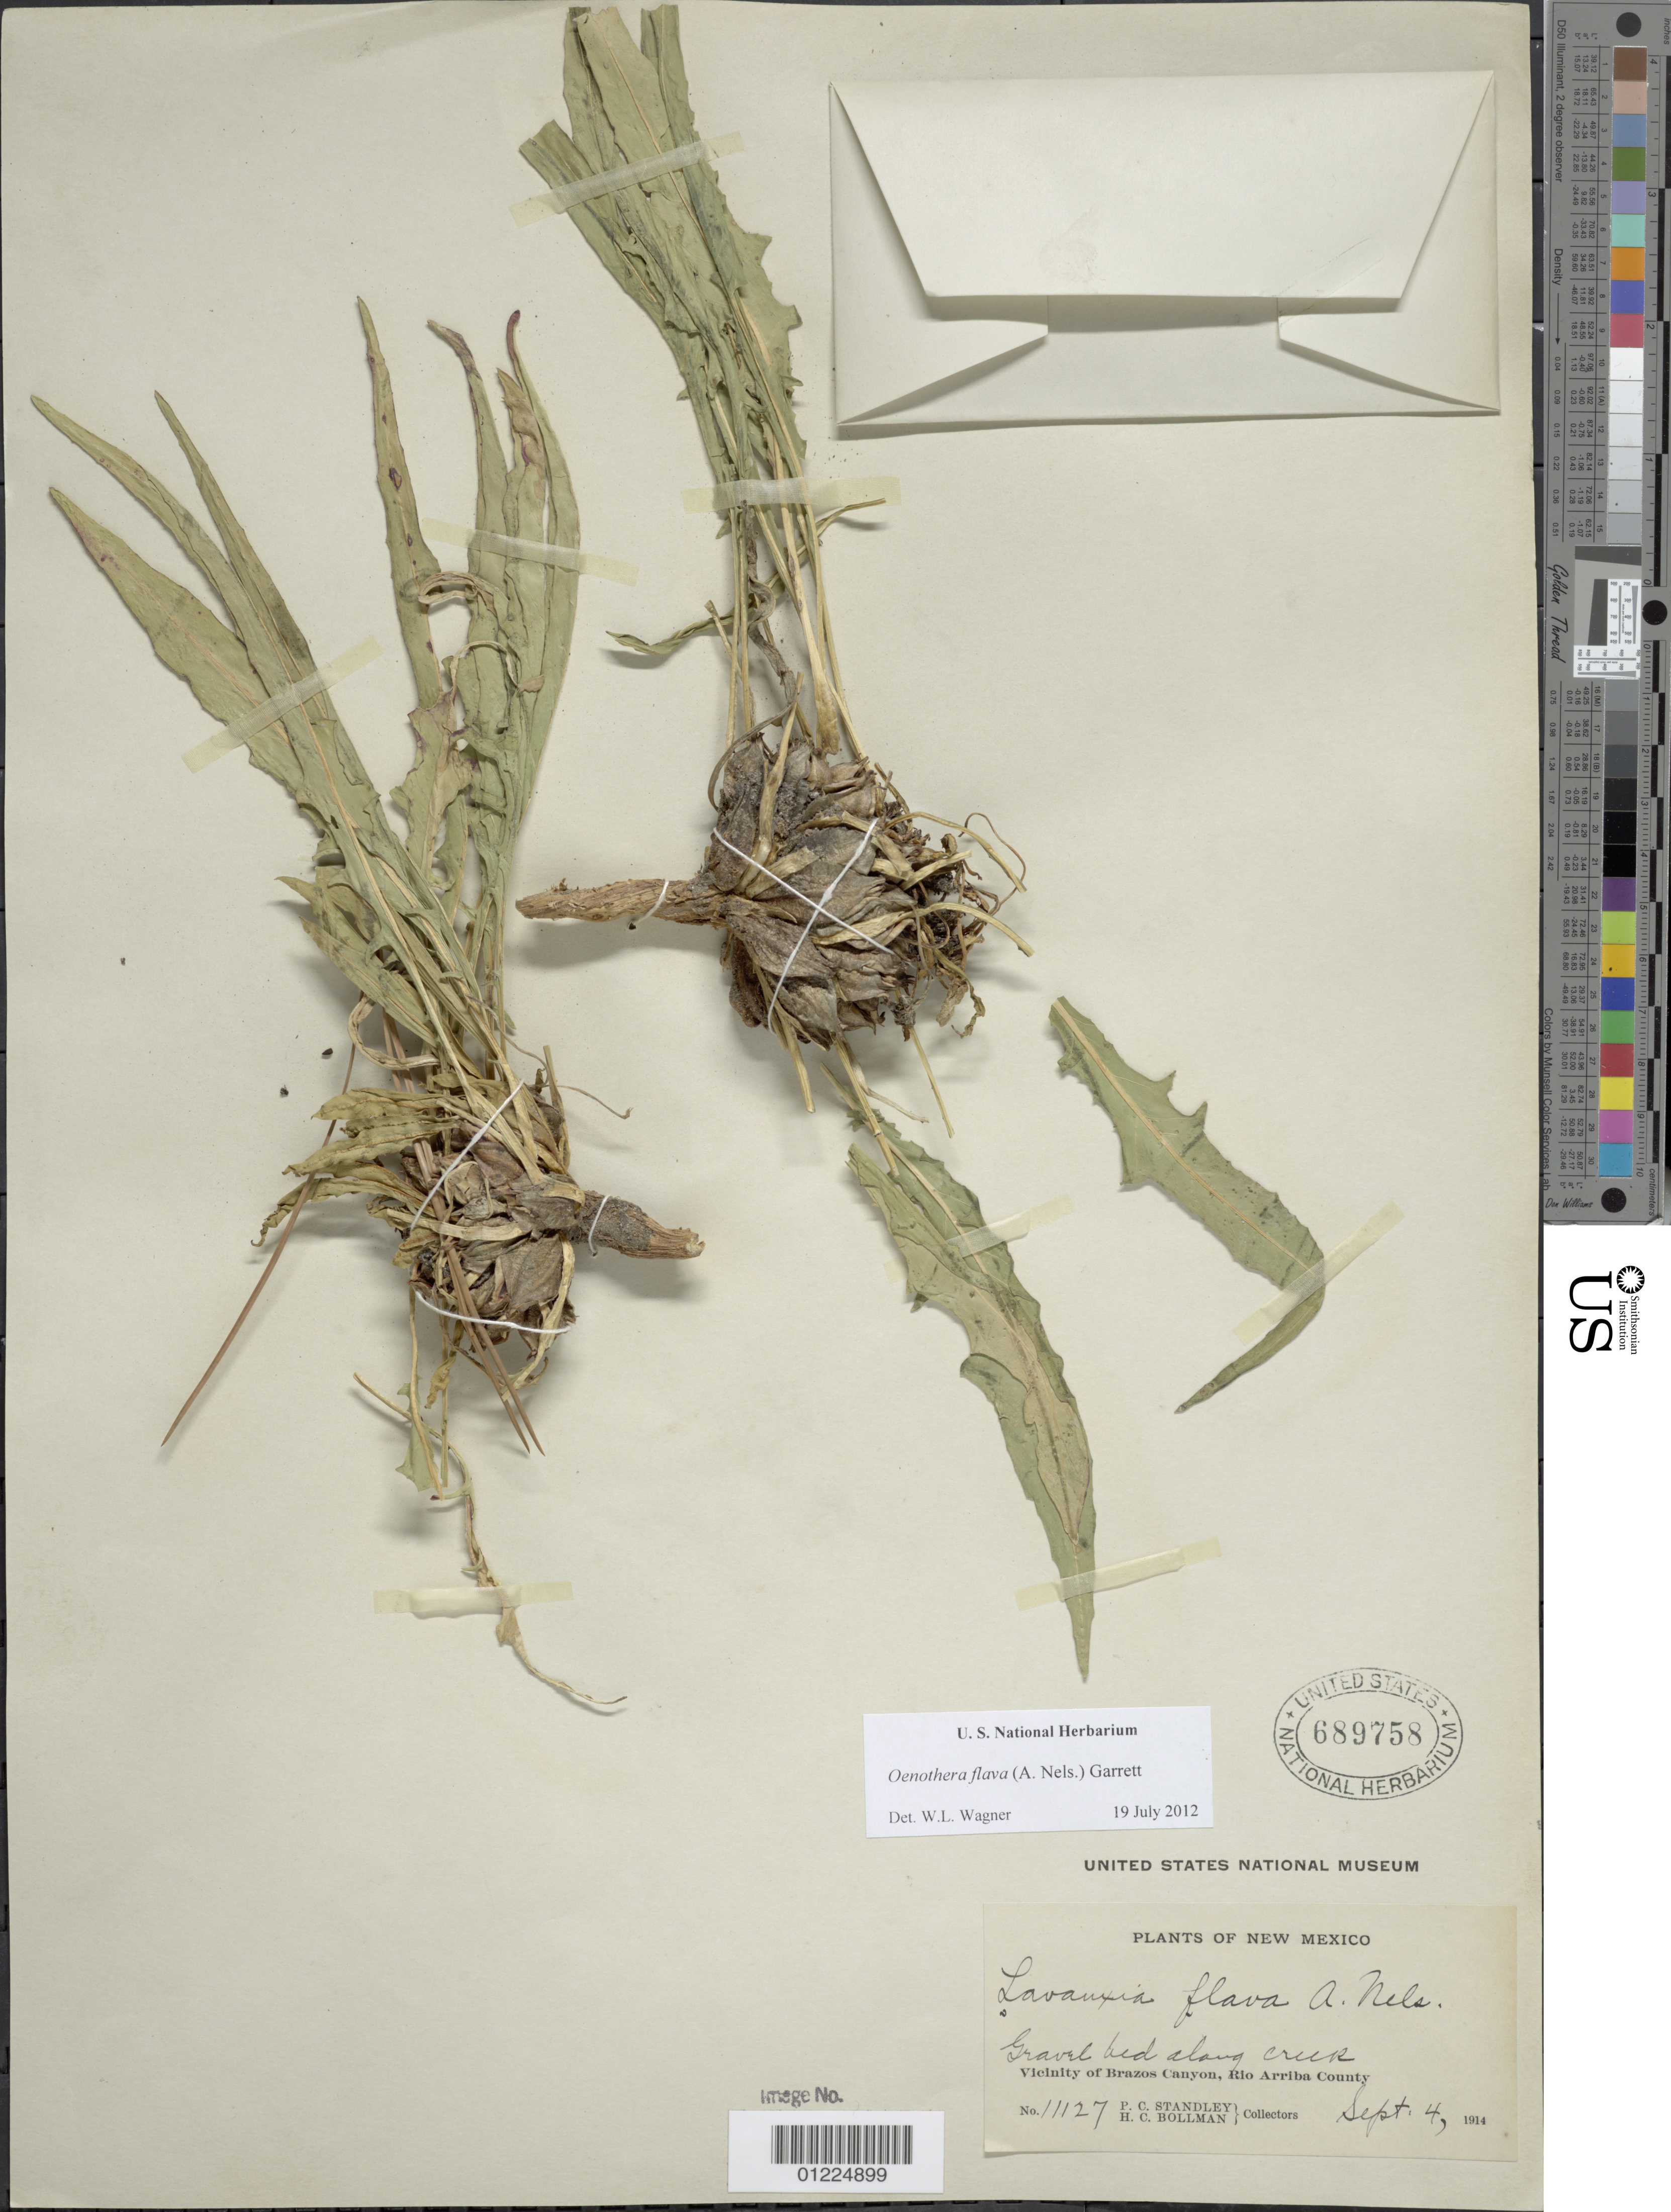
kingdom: Plantae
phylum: Tracheophyta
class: Magnoliopsida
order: Myrtales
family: Onagraceae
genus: Oenothera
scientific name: Oenothera flava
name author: (A. Nelson) Garrett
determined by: Wagner, W. L., (BOT), Smithsonian Institution - National Museum of Natural History (UNITED STATES)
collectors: P. C. Standley & H. C. Bollman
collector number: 11127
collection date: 1914-09-04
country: United States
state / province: New Mexico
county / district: Rio Arriba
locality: Vicinity of Brazos Canyon.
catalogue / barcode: US 689758